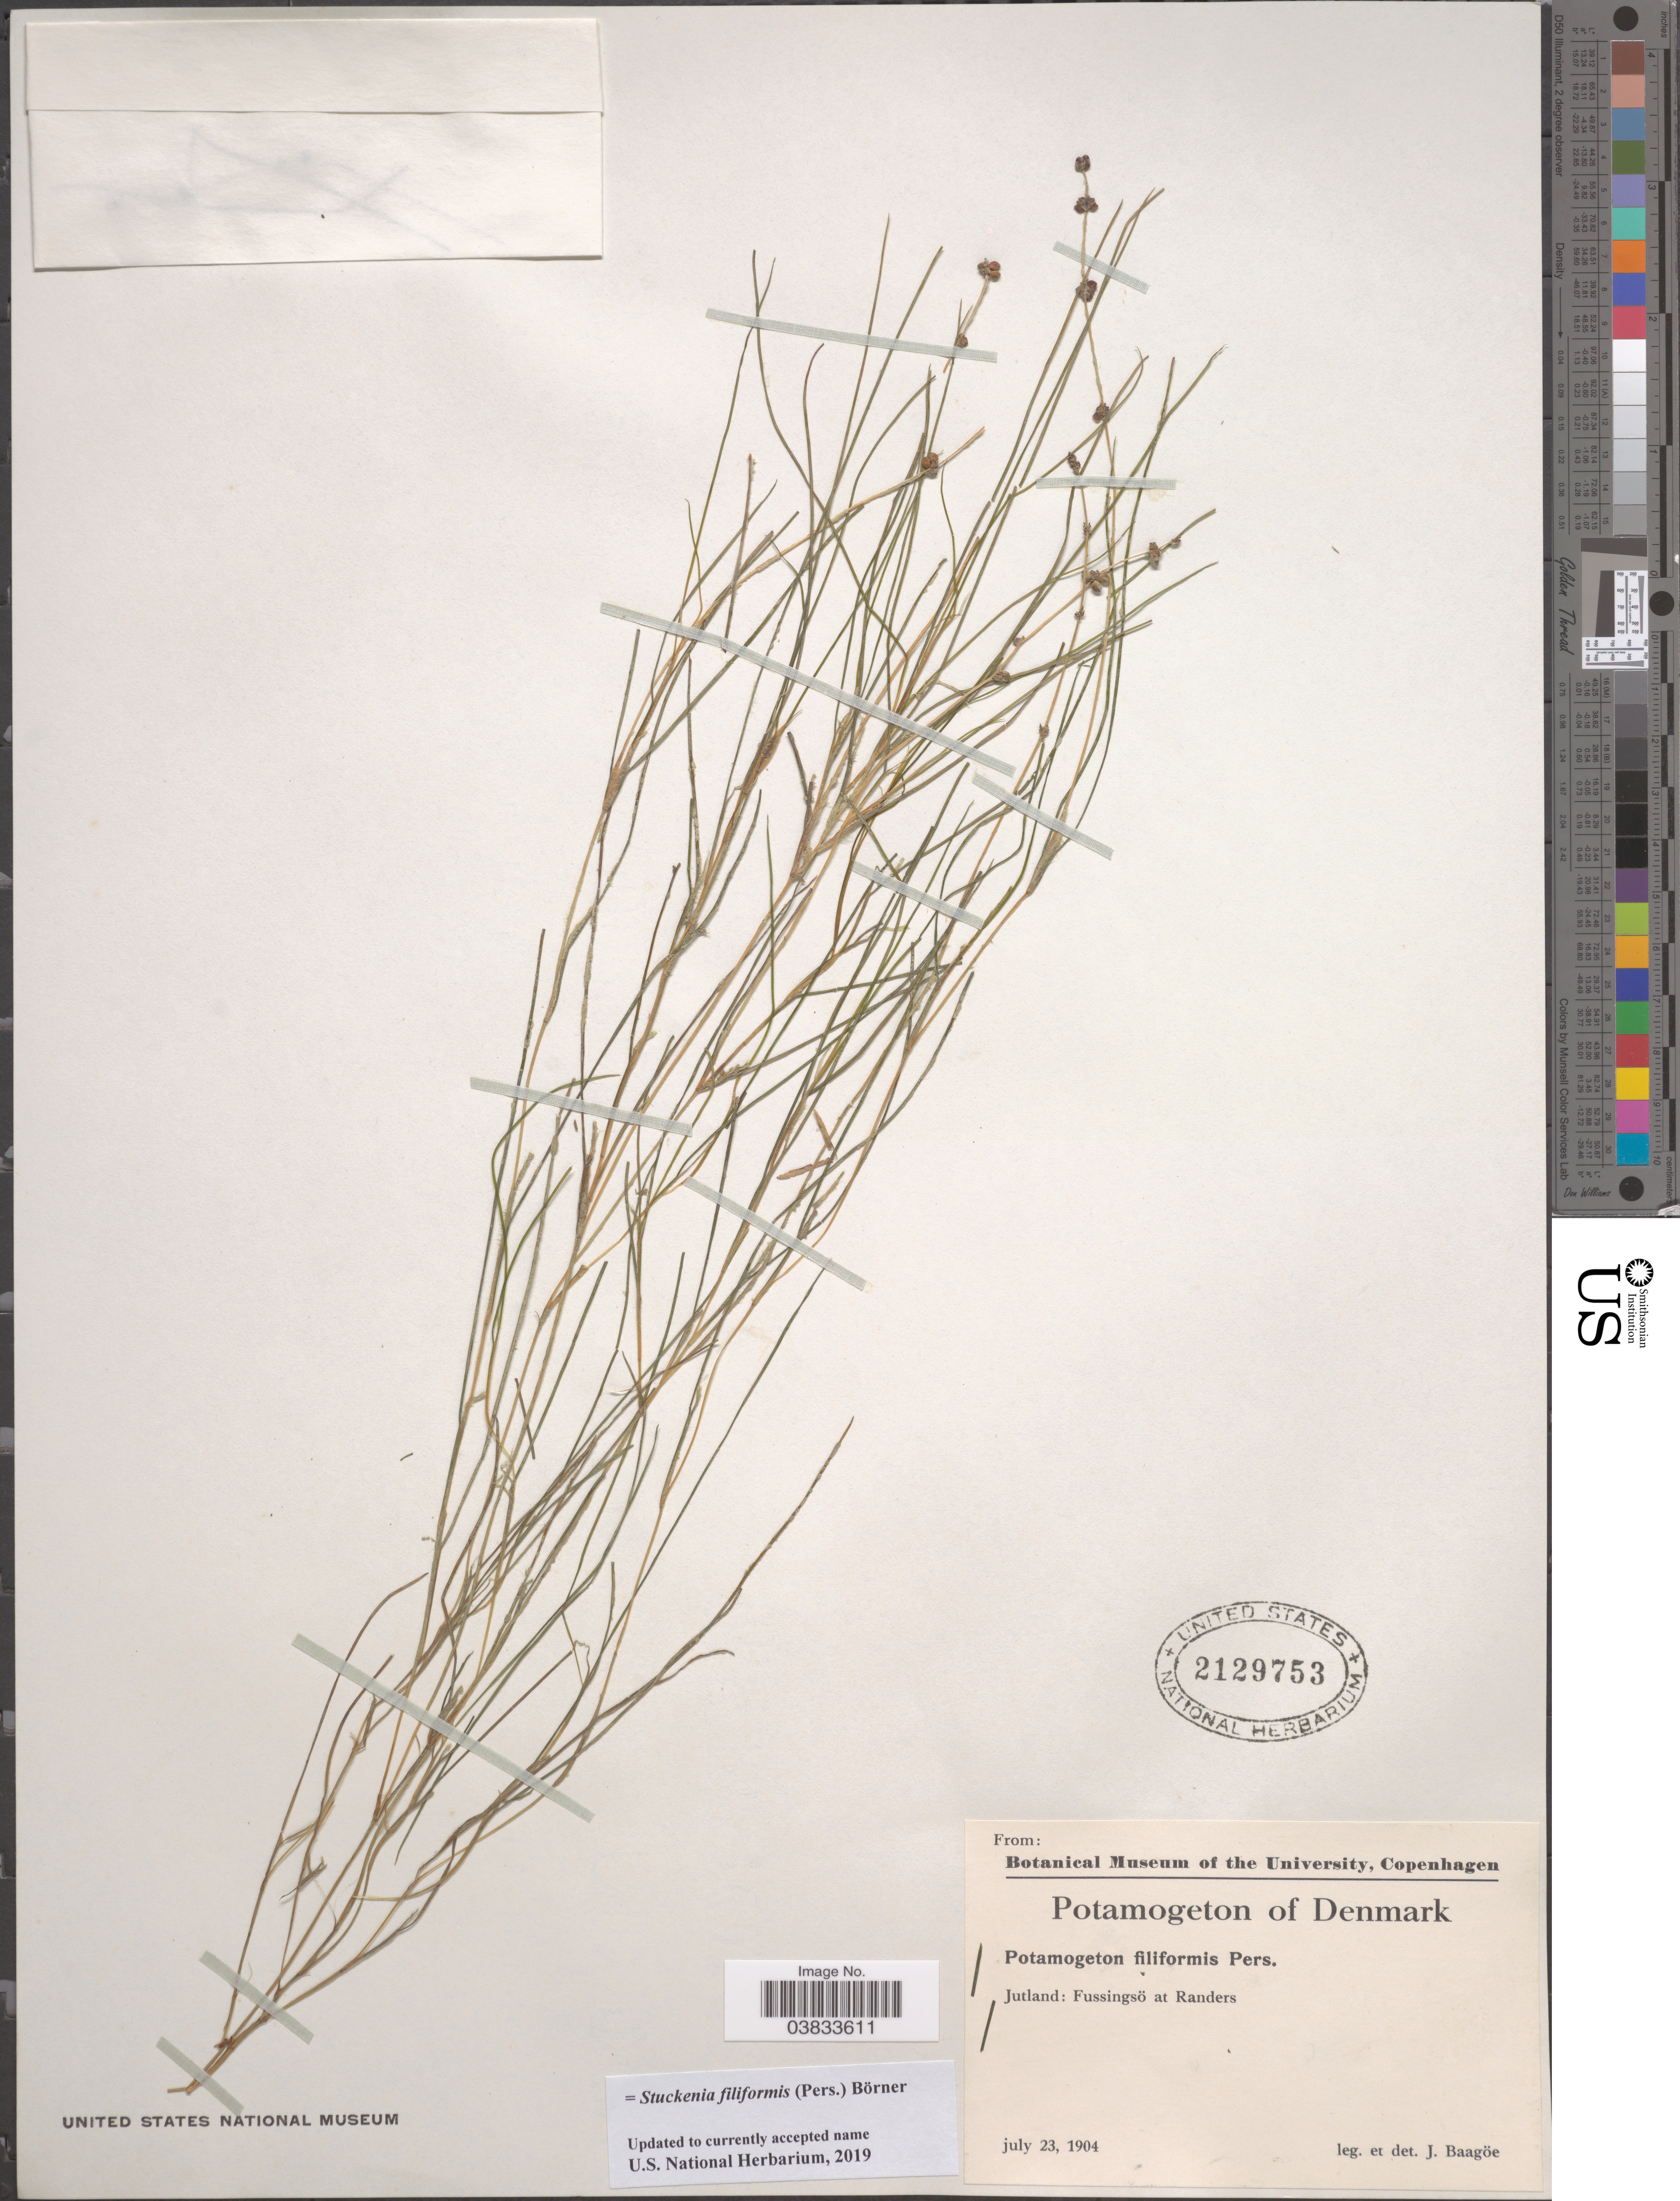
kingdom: Plantae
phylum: Tracheophyta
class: Liliopsida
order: Alismatales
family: Potamogetonaceae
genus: Stuckenia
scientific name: Stuckenia filiformis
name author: (Pers.) Börner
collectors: J. Baagoe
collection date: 1904-07-23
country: Denmark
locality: Jutland: Fussingsö at Randers.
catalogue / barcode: US 2129753